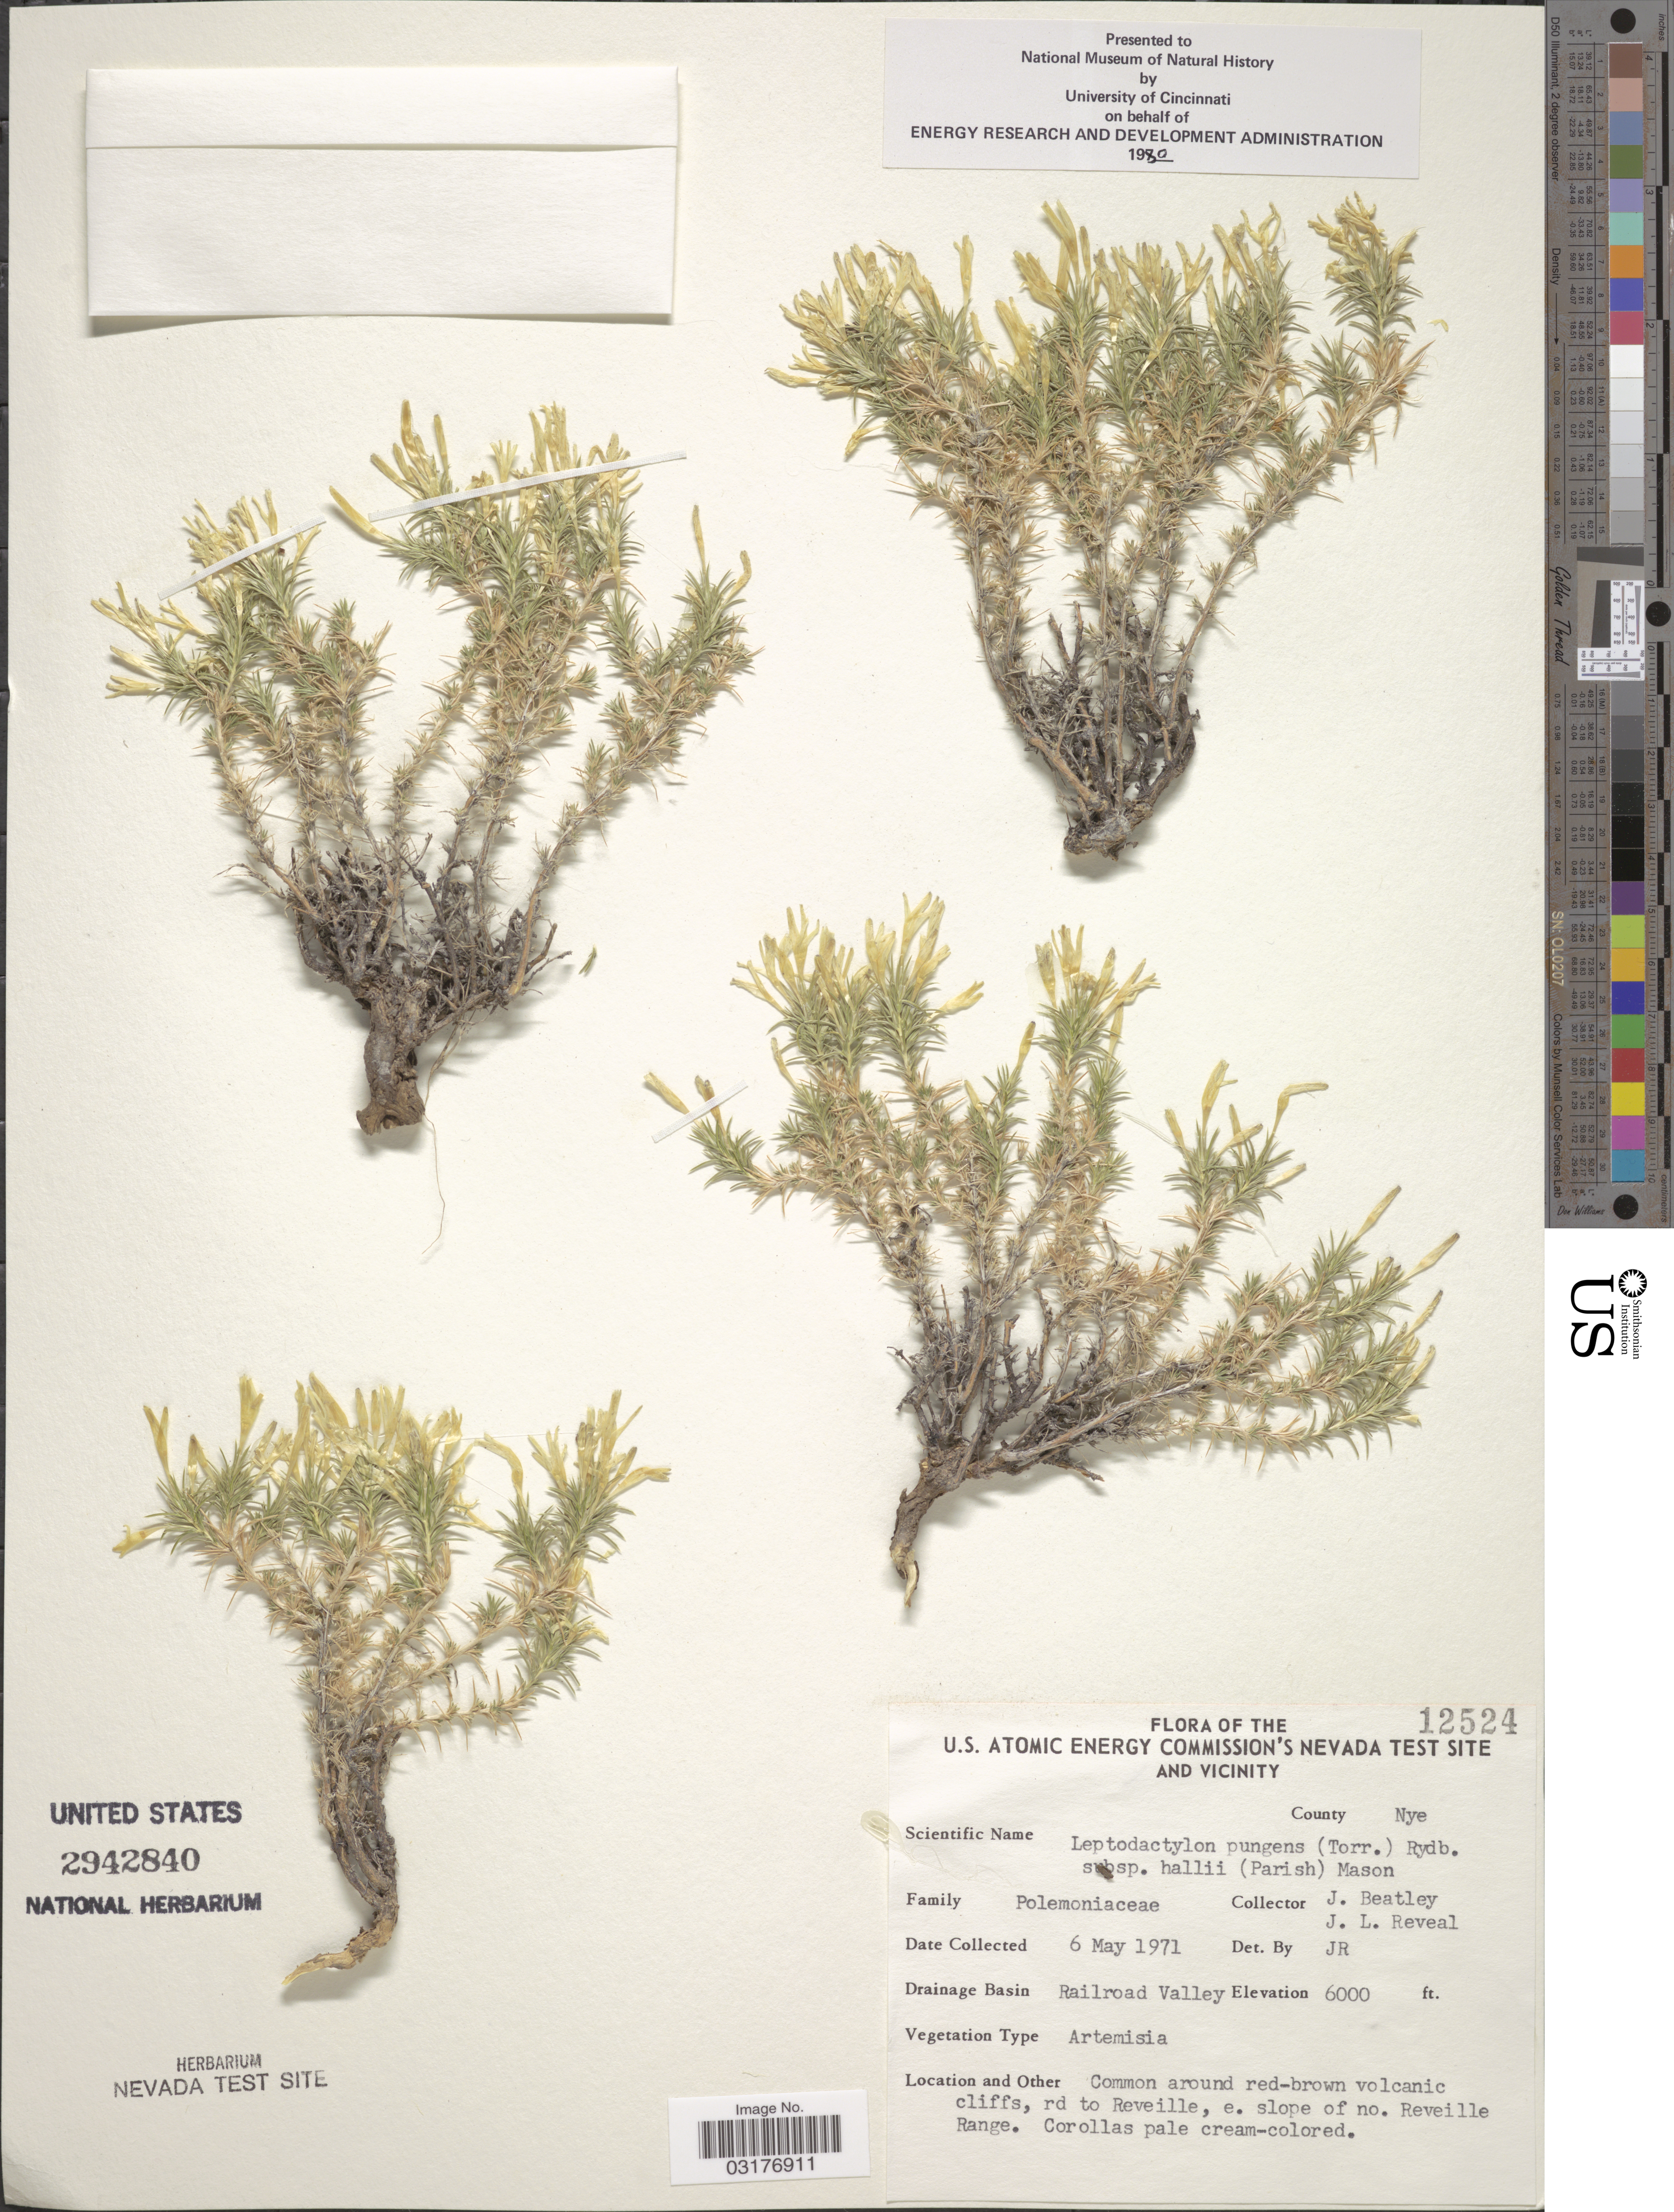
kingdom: Plantae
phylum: Tracheophyta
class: Magnoliopsida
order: Ericales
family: Polemoniaceae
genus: Linanthus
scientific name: Linanthus pungens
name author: (Torr.) J.M. Porter & L.A. Johnson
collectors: J. C. Beatley & J. L. Reveal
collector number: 12524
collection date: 1971-05-06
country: United States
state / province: Nevada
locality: The U.S. Atomic Energy Commission's Nevada Test Site and Vicinity. County Nye. Drainage Basin Railroad Valley. rd to Reveille, e. slope of no. Reveille Range.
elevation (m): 1829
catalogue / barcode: US 2942840